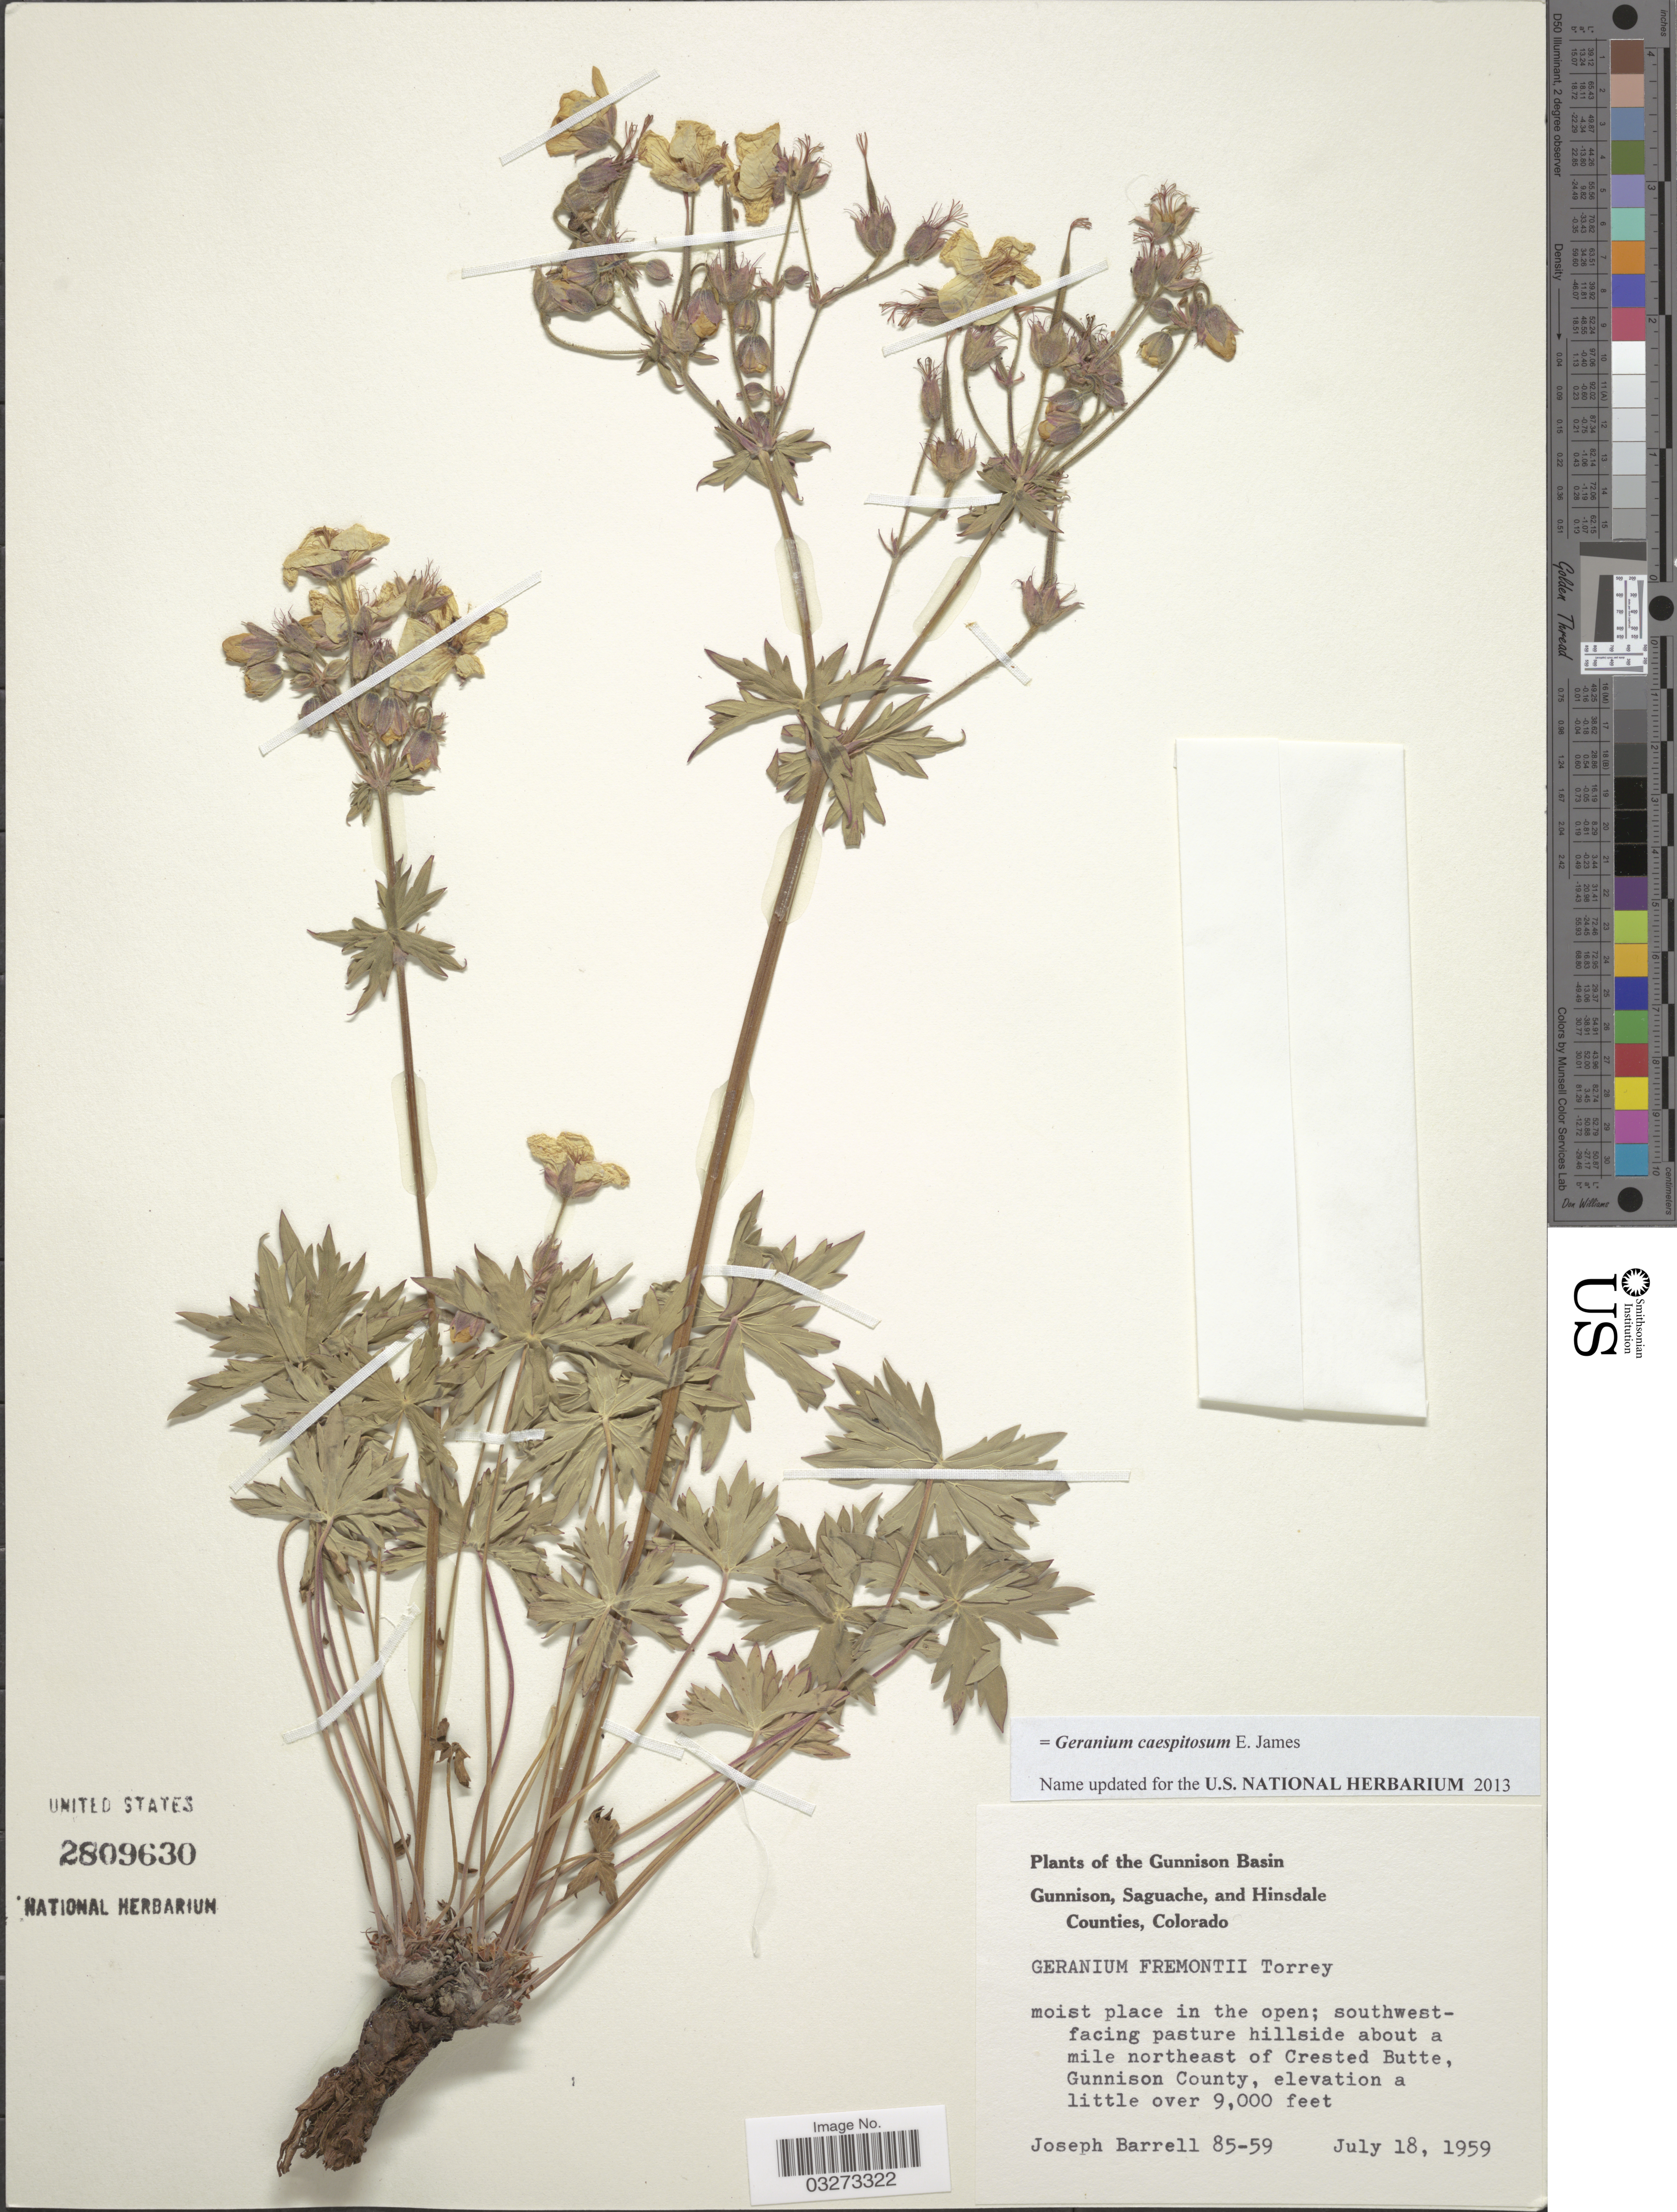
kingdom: Plantae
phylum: Tracheophyta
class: Magnoliopsida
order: Geraniales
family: Geraniaceae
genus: Geranium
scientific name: Geranium caespitosum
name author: E. James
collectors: J. Barrell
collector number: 85-59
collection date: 1959-07-18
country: United States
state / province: Colorado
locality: The Gunnison Basin. Southwest-facing pasture hillside about a mile northeast of Crested Butte, Gunnison County.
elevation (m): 2743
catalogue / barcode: US 2809630